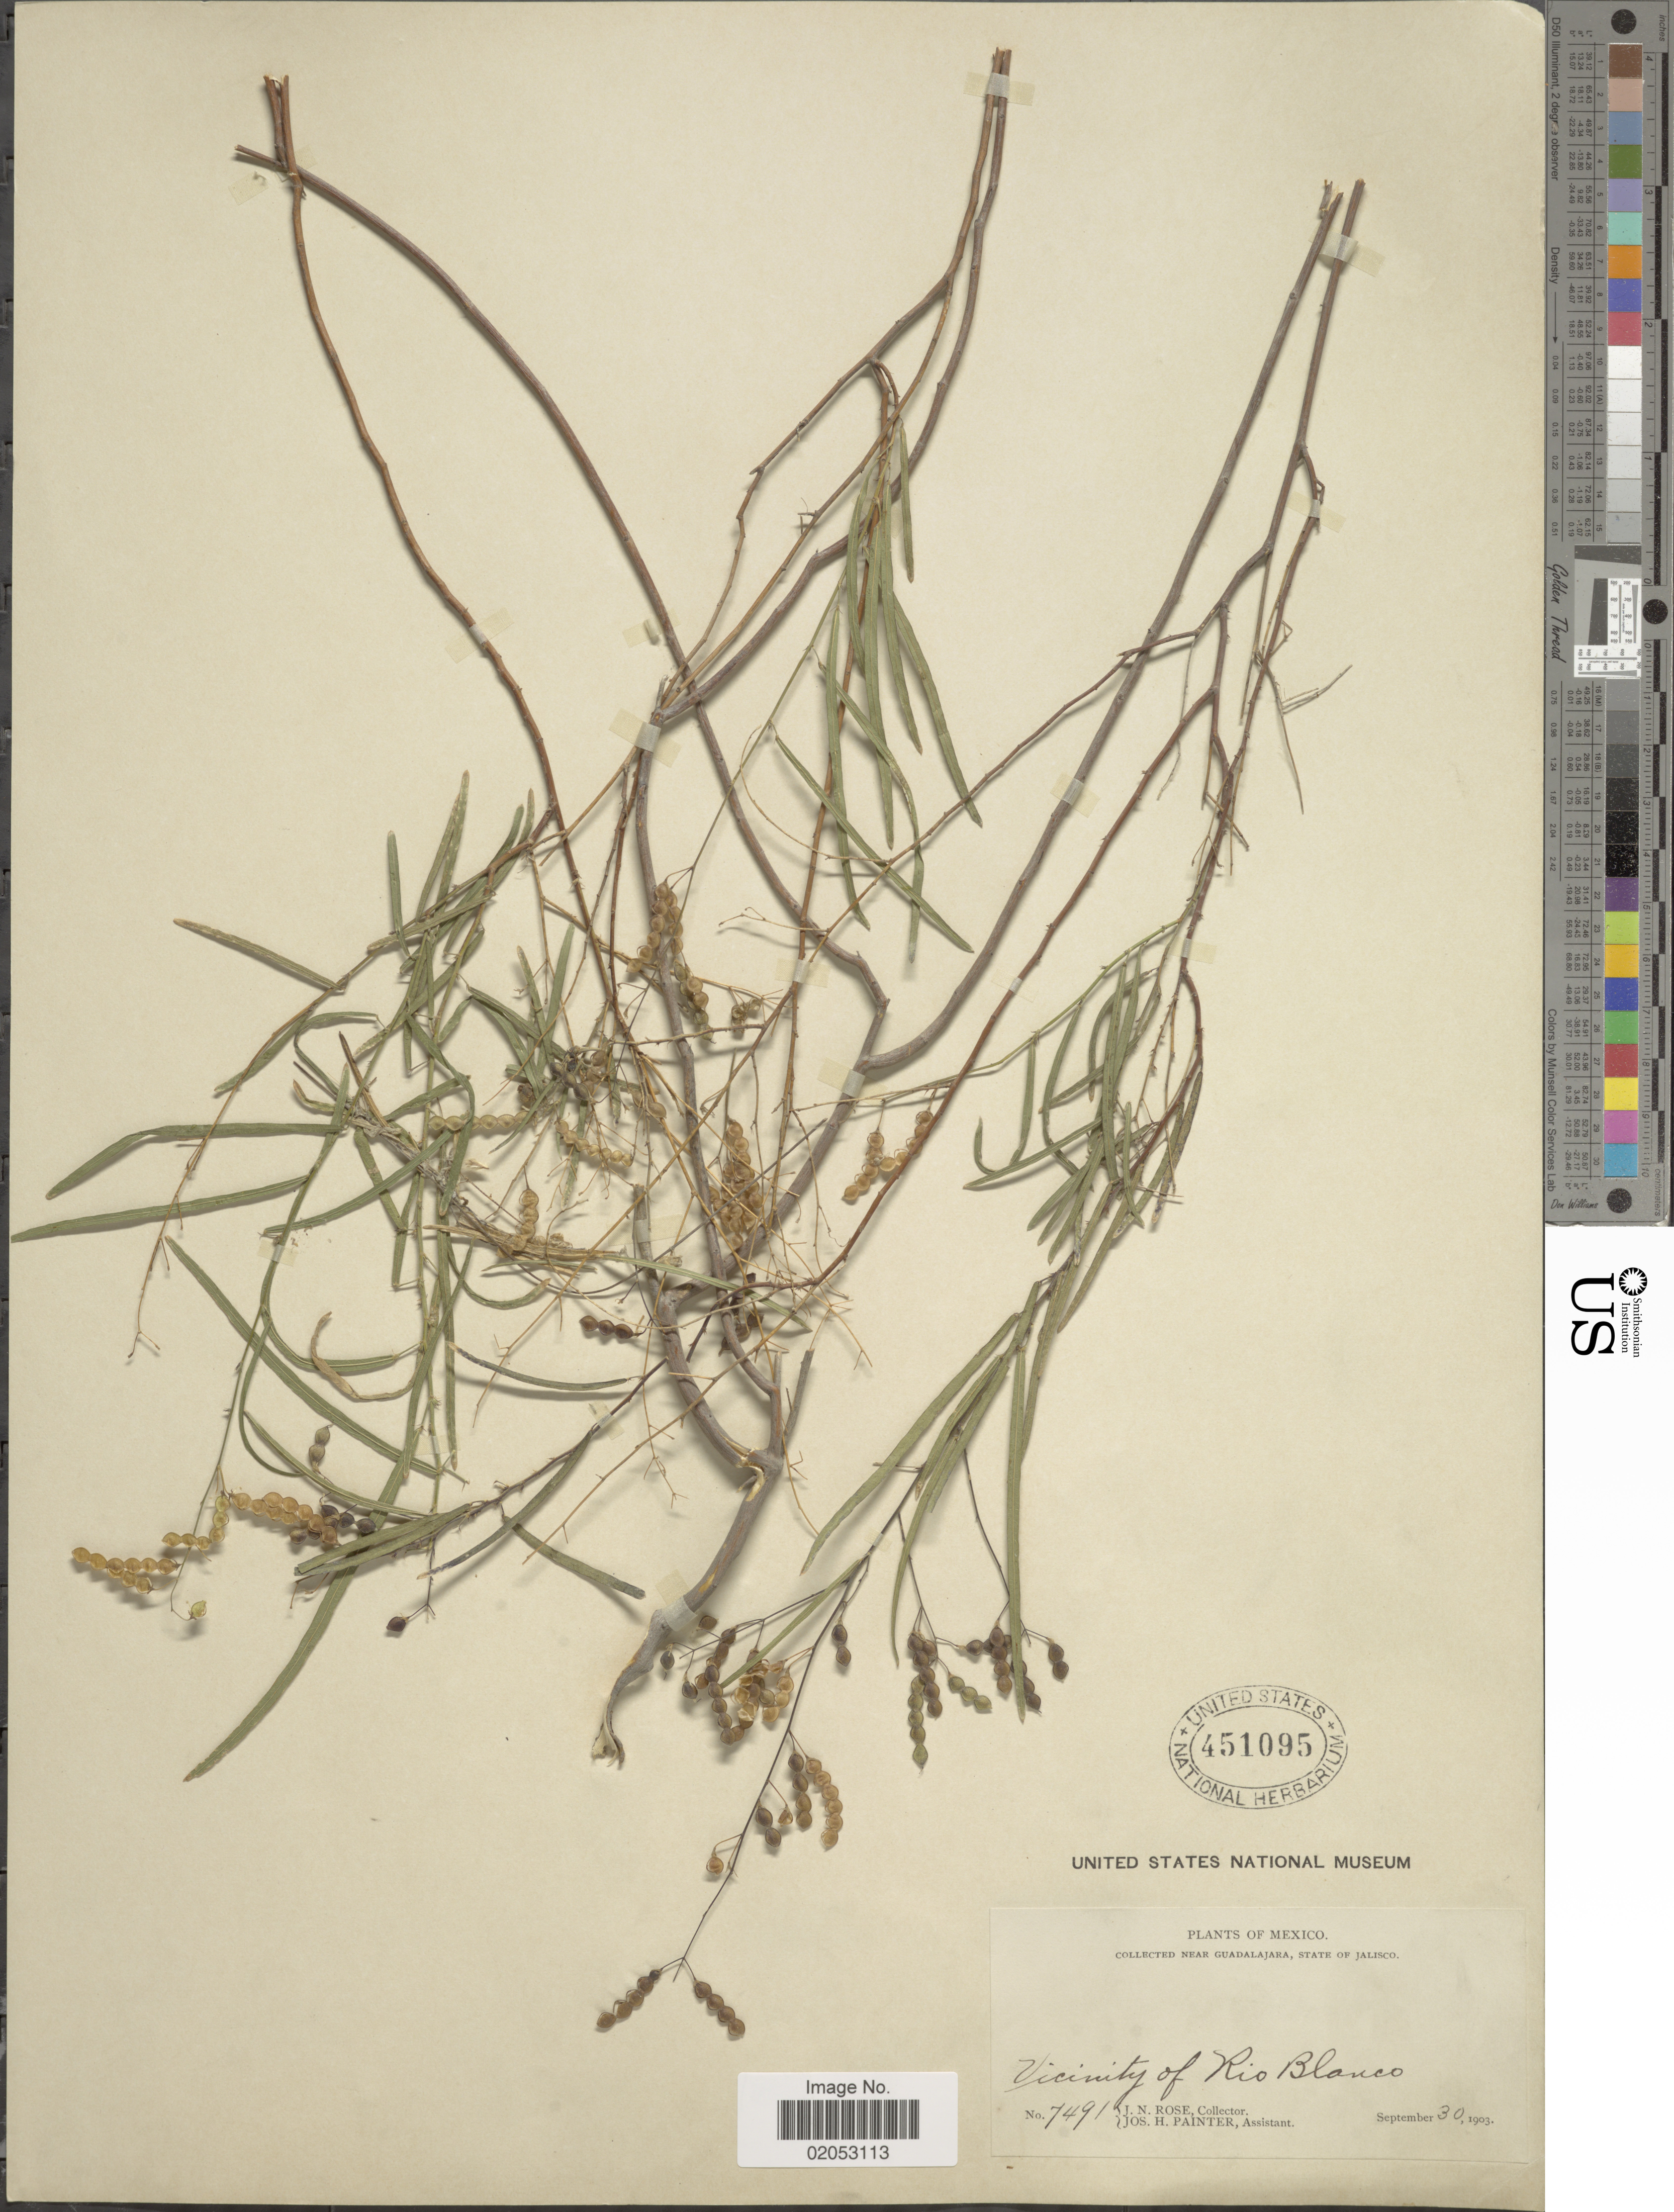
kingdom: Plantae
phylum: Tracheophyta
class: Magnoliopsida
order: Fabales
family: Fabaceae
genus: Desmodium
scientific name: Desmodium sp.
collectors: J. N. Rose & J. H. Painter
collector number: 7491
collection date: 1903-09-30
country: Mexico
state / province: Jalisco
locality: Near Guadalajara, State of Jalisco. Vicinity of Rio Blanco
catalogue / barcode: US 451095